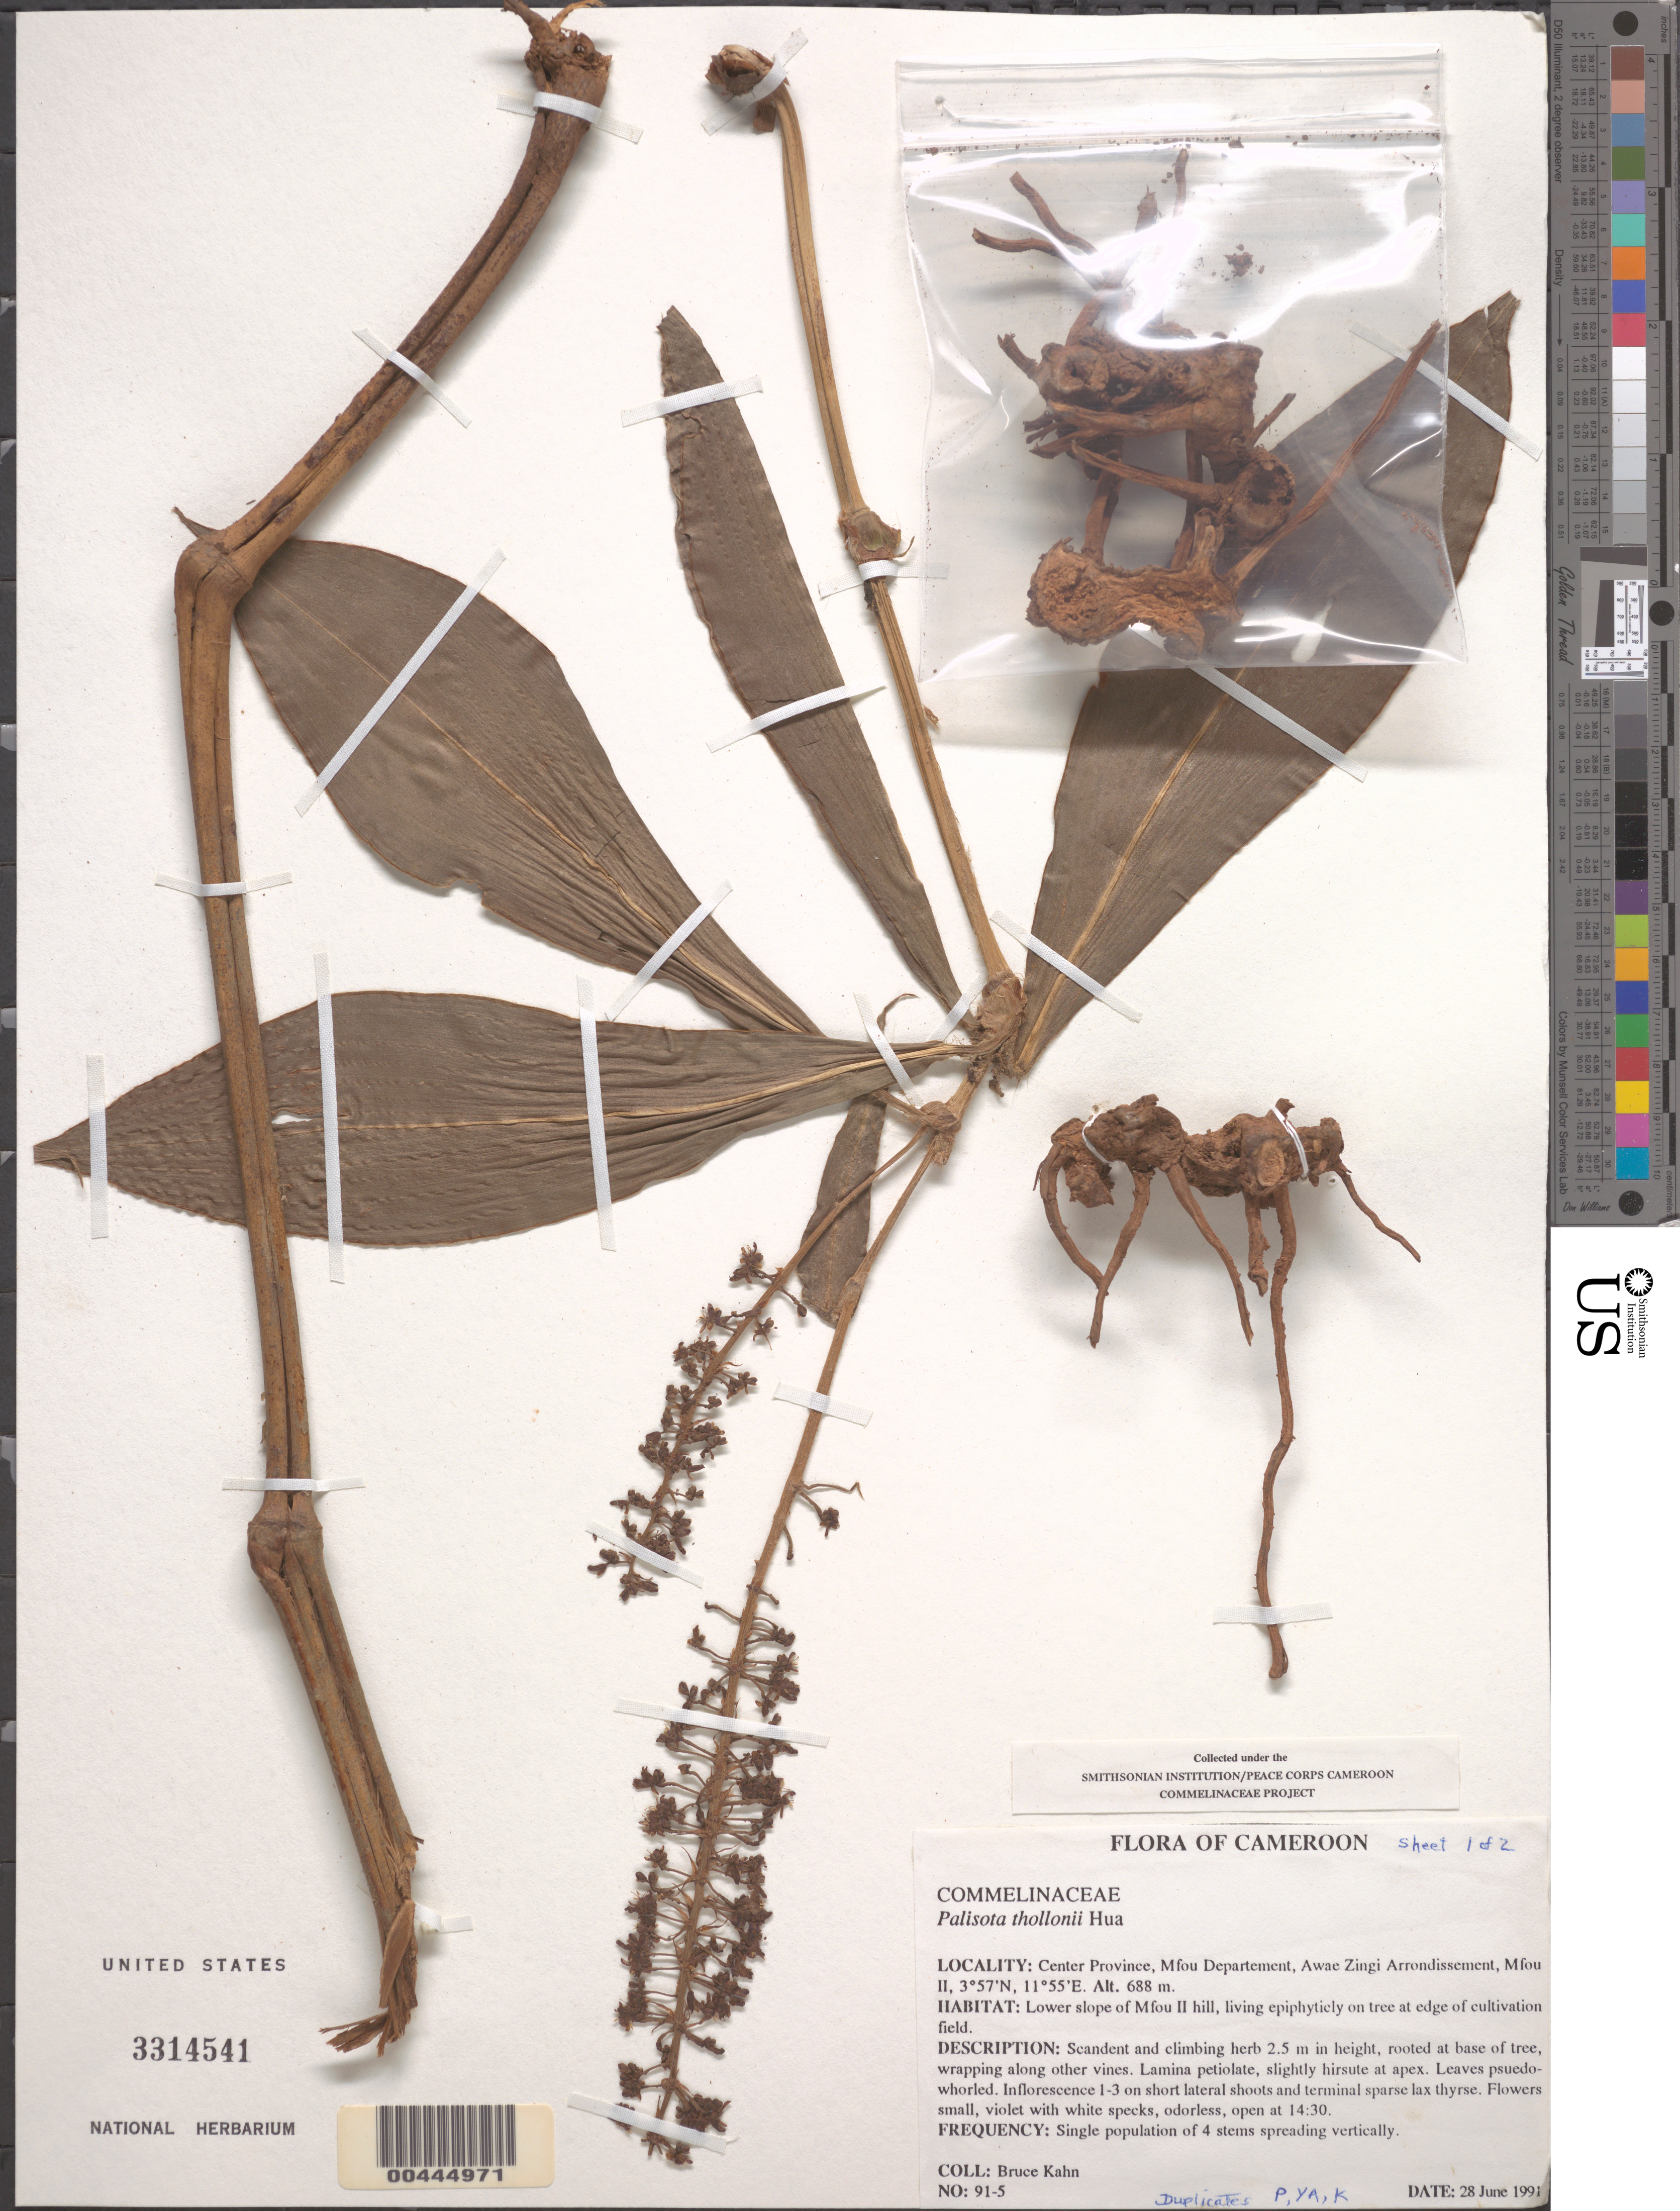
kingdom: Plantae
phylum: Tracheophyta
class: Liliopsida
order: Commelinales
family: Commelinaceae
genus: Palisota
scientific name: Palisota thollonii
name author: Hua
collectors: B. Kahn, A. Zingi & A. Mfou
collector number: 91-5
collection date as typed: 28 Jun 1991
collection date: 1991-06-28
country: Cameroon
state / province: Centre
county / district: Méfou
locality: Awae zingi arrondissement mfou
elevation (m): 688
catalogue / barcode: US 3314541